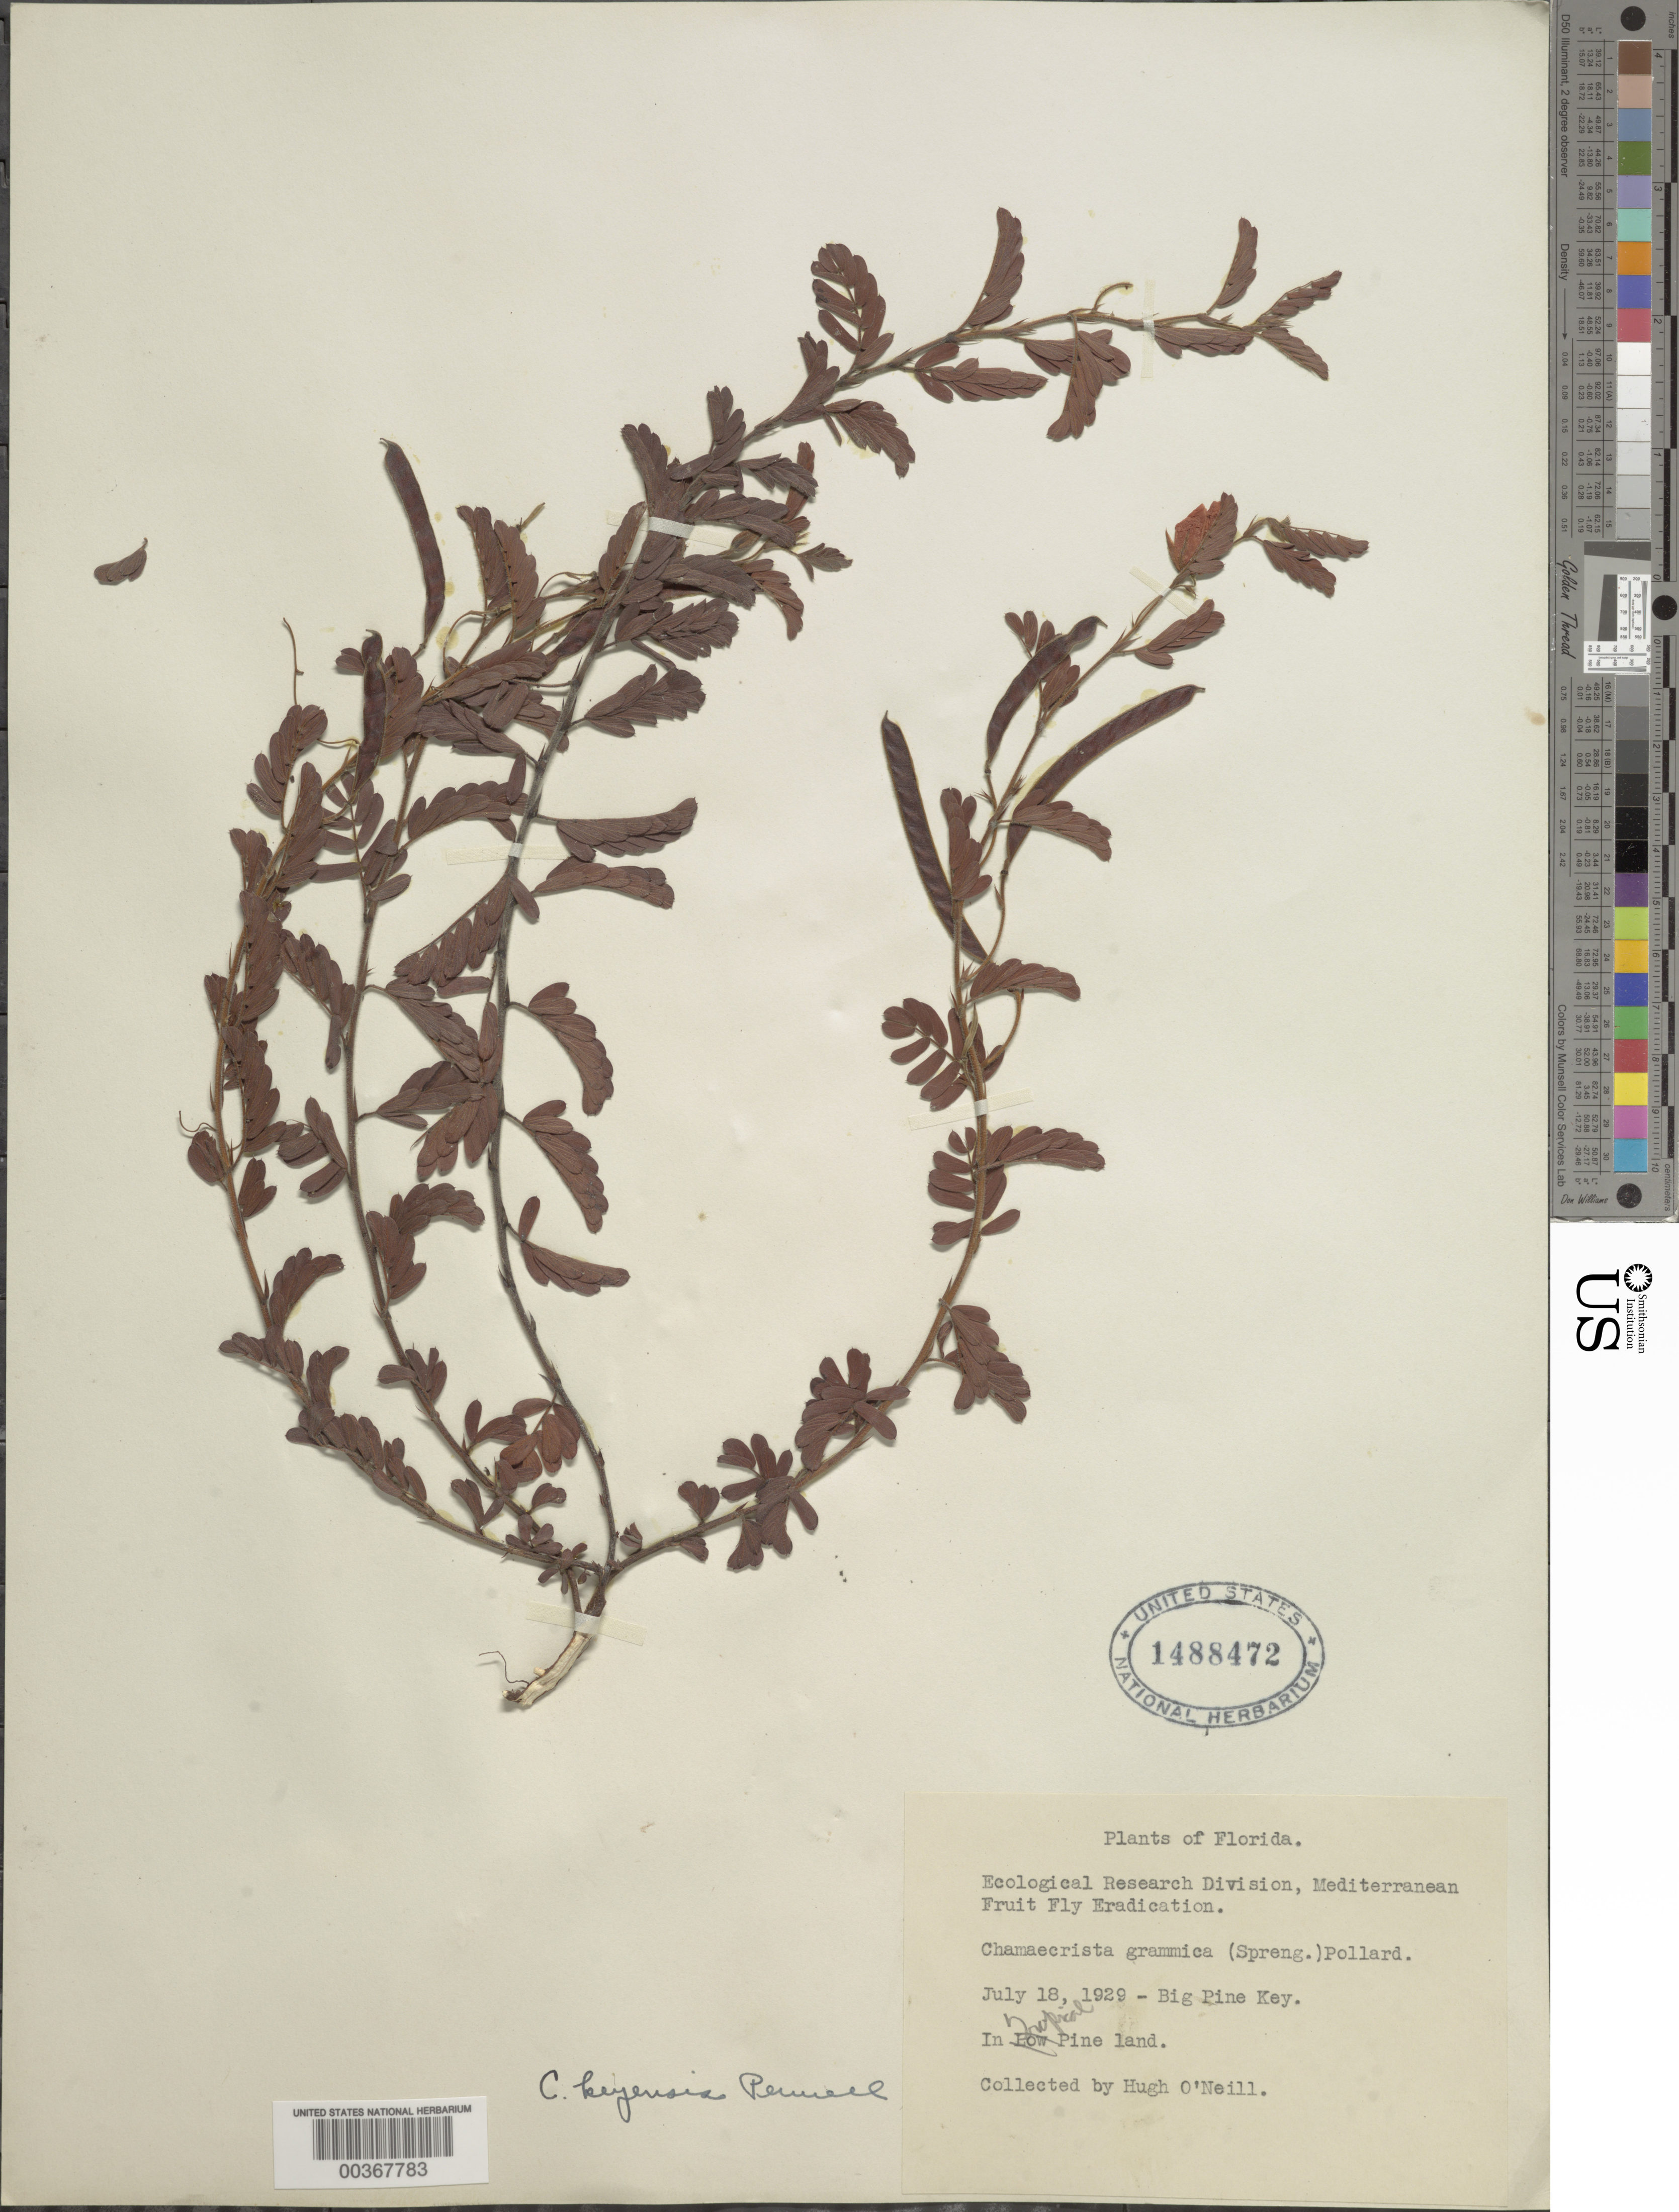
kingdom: Plantae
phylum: Tracheophyta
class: Magnoliopsida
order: Fabales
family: Fabaceae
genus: Chamaecrista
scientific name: Chamaecrista lineata var. keyensis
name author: (Pennell) H.S. Irwin & Barneby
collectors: H. O'Neill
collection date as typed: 18 Jul 1929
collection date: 1929-07-18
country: United States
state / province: Florida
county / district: Monroe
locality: Big pine key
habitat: In tropical pine land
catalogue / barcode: US 1488472